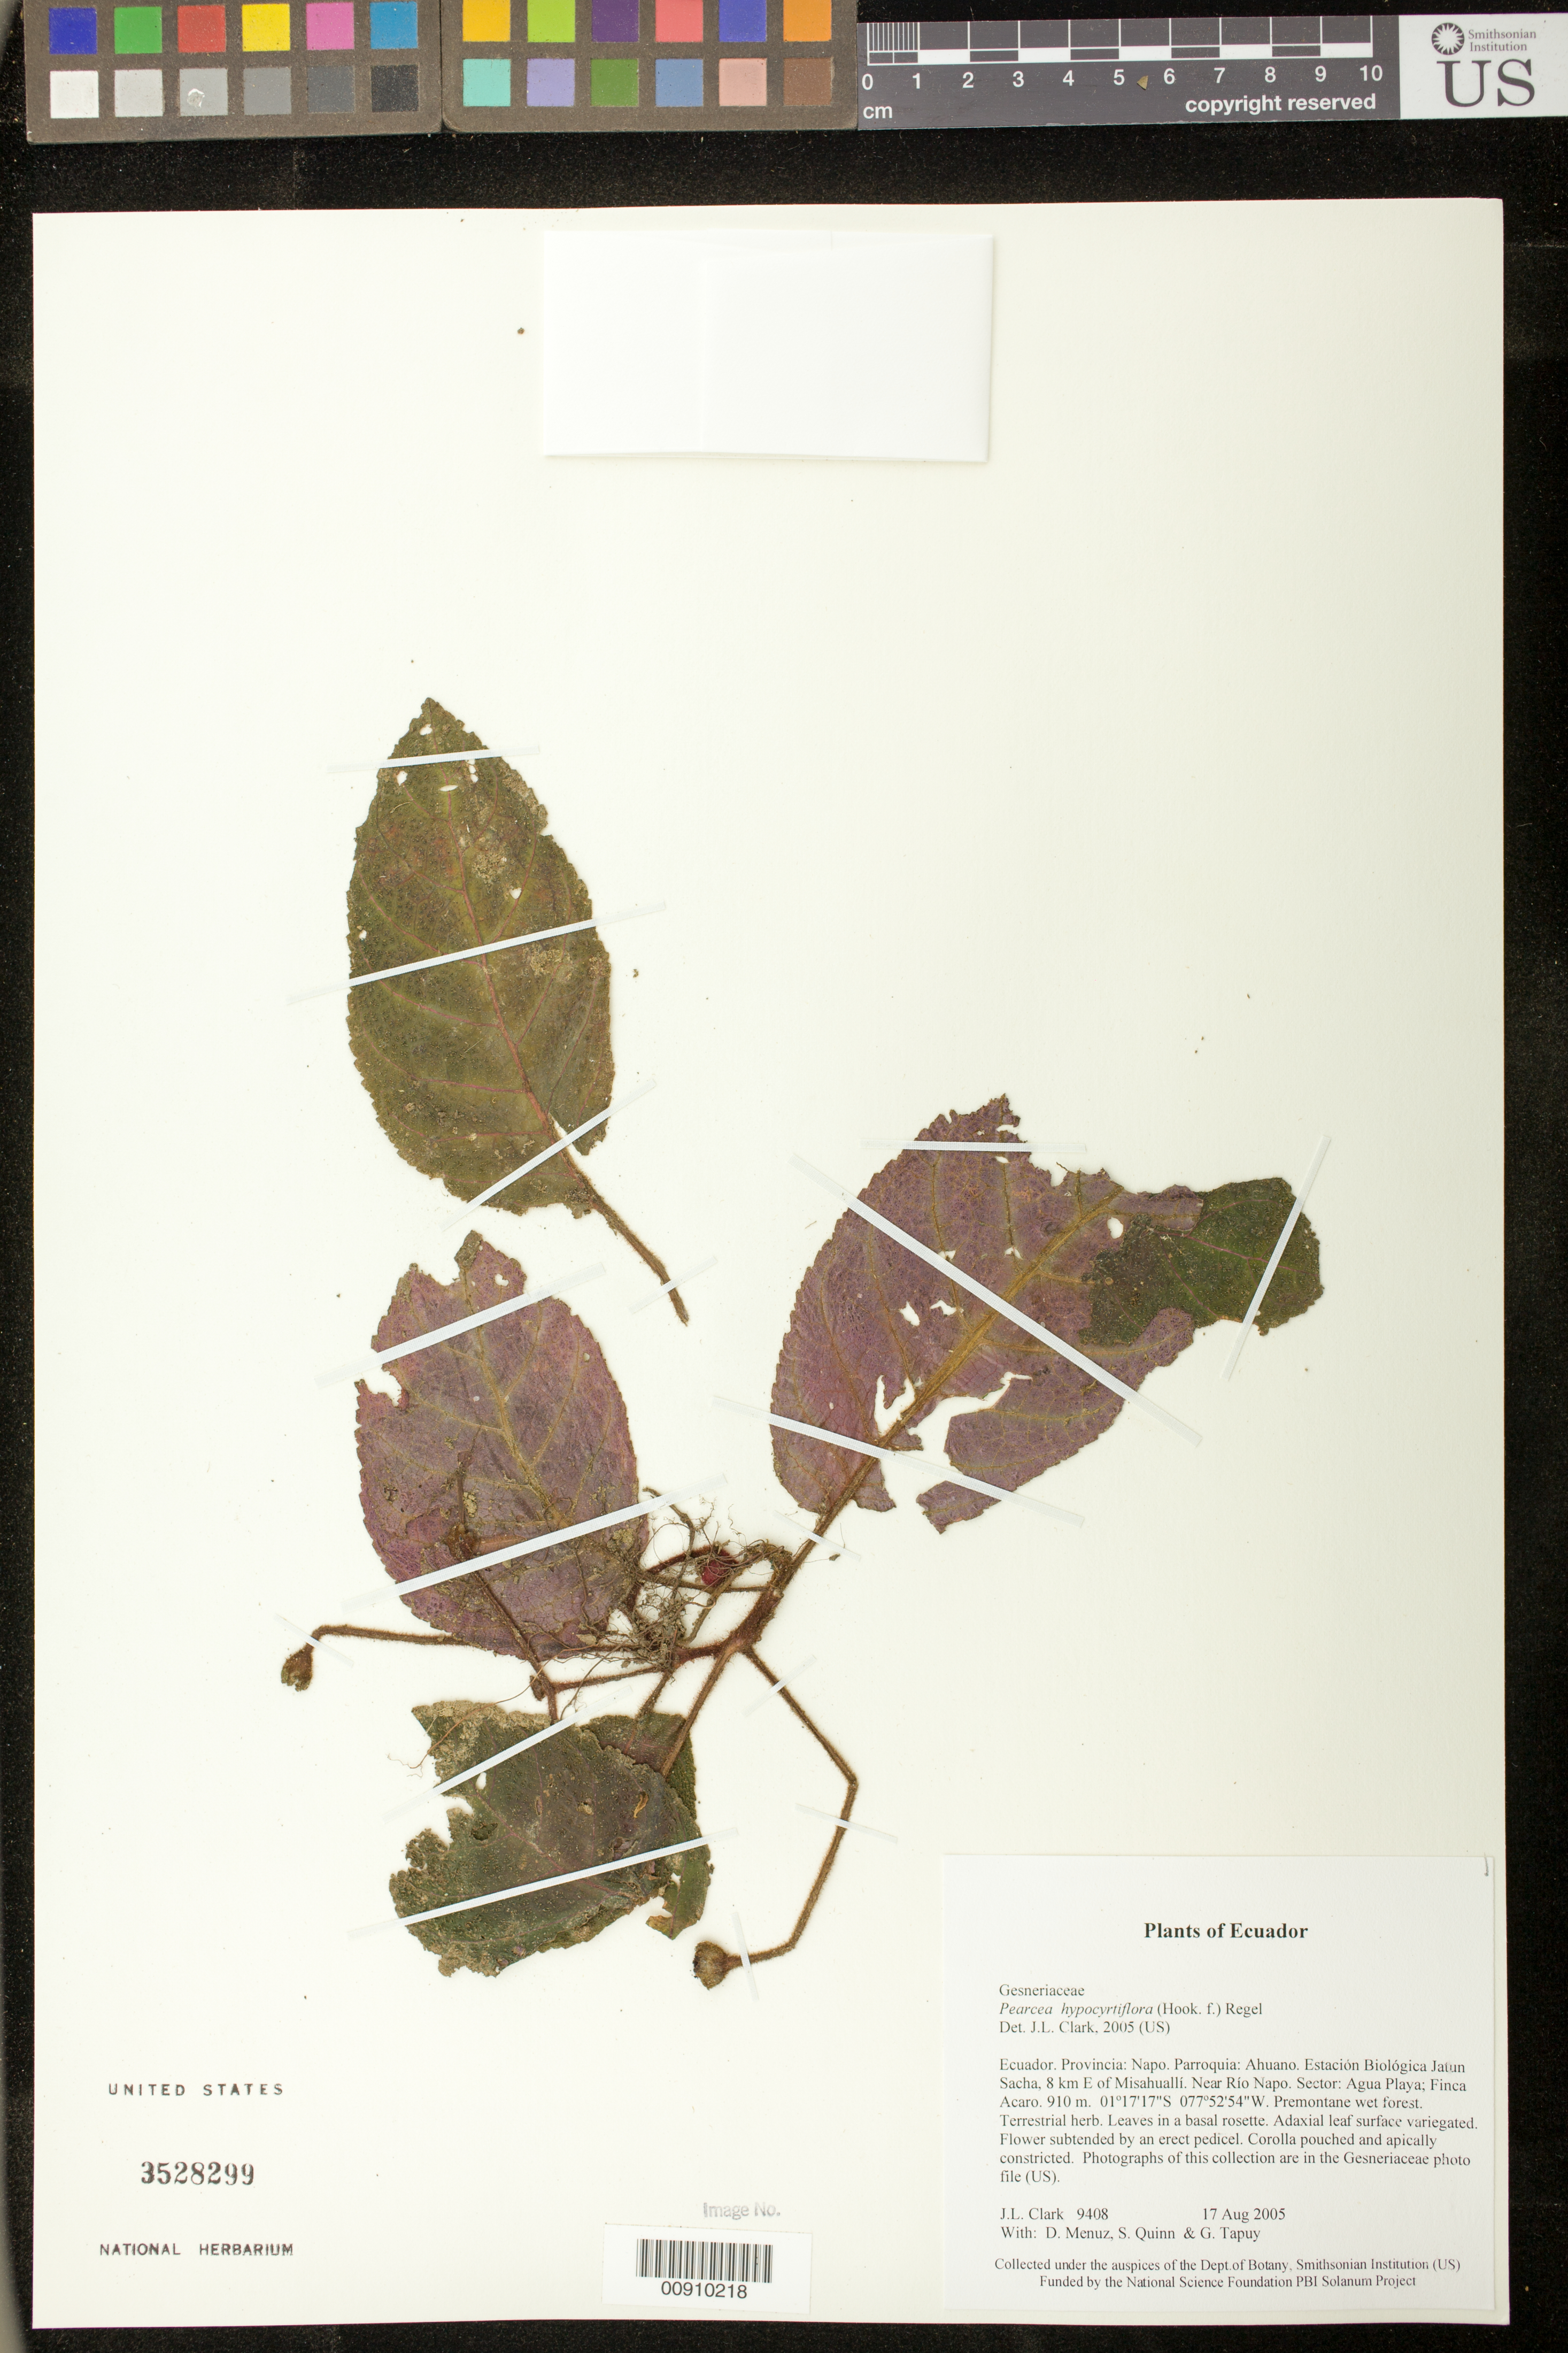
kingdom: Plantae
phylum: Tracheophyta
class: Magnoliopsida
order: Lamiales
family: Gesneriaceae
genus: Pearcea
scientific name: Pearcea hypocyrtiflora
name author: (Hook. f.) Regel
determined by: Clark, J. L., (SEL), The Marie Selby Botanical Garden (UNITED STATES)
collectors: J. L. Clark, D. Menuz, S. Quinn & G. Tapuy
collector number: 9408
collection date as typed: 17 Aug 2005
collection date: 2005-08-17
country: Ecuador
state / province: Napo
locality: Parroquia: Ahuano. Estación Biológica Jatun Sacha, 8 km E of Misahuallí. Near Río Napo. Sector: Agua Playa; Finca Acaro.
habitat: Premontane wet forest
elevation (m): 910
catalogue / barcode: US 3528299